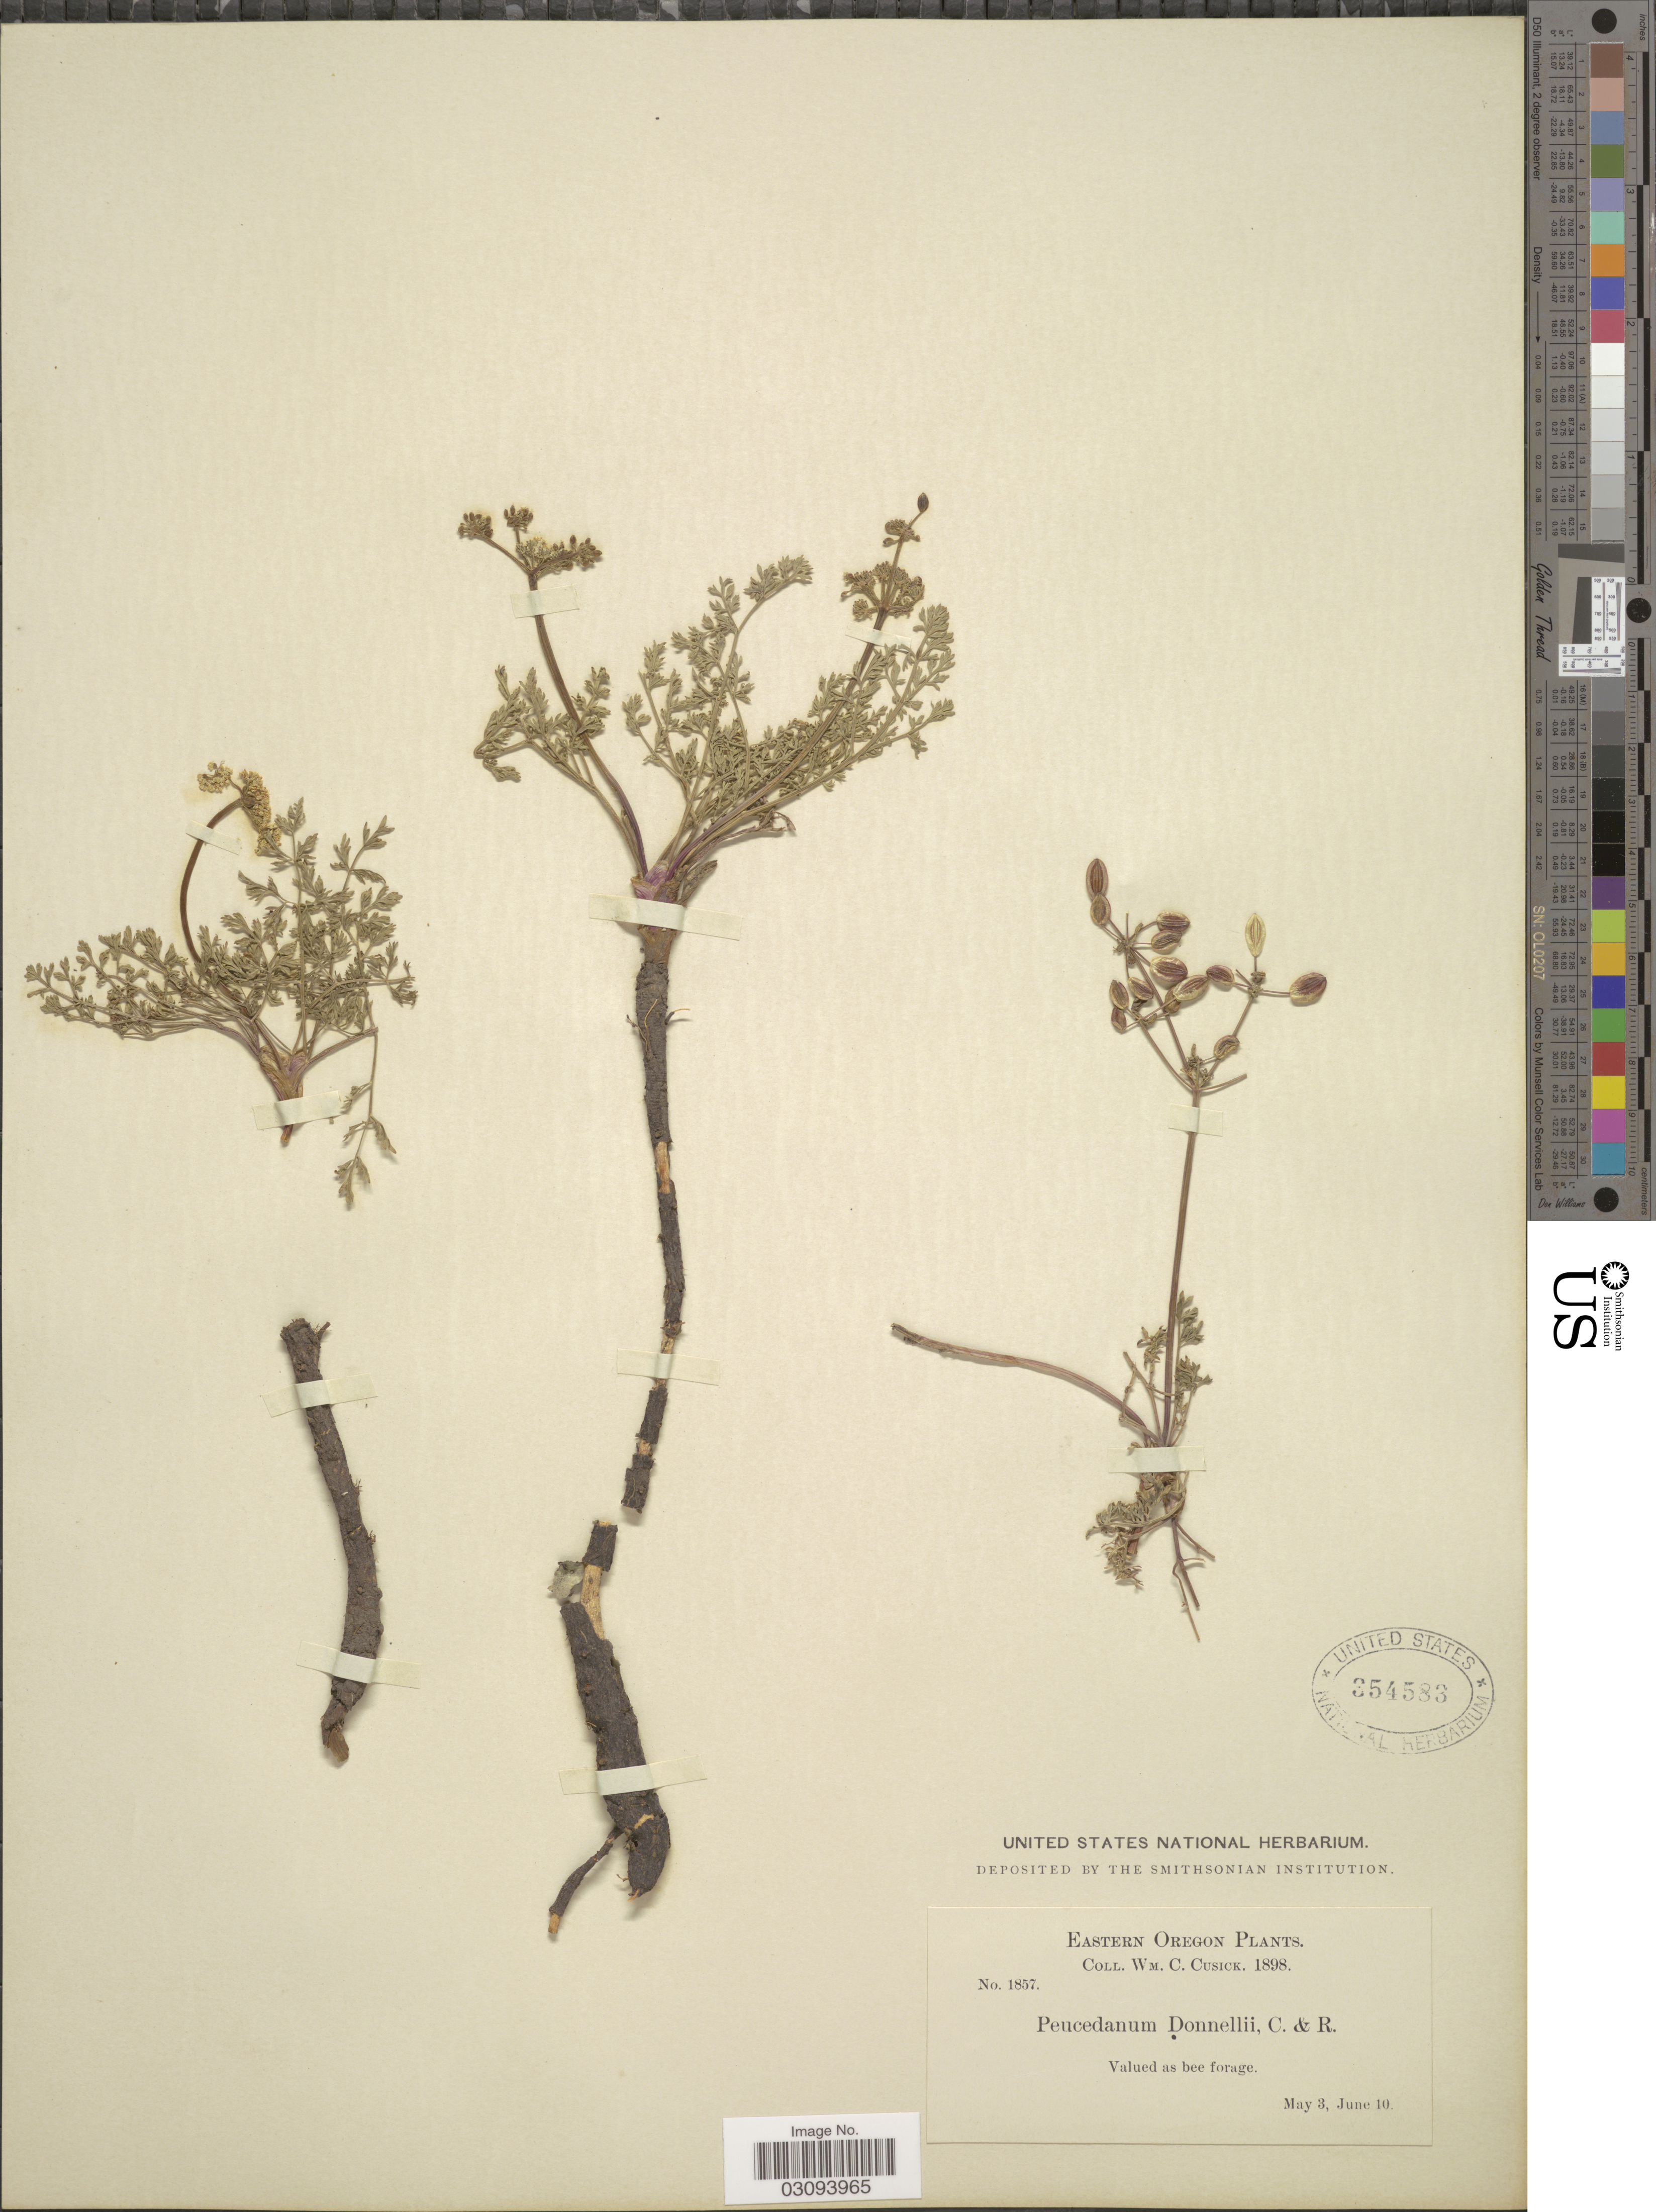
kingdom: Plantae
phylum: Tracheophyta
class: Magnoliopsida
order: Apiales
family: Apiaceae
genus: Lomatium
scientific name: Lomatium donnellii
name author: (J.M. Coult. & Rose) J.M. Coult. & Rose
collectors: W. C. Cusick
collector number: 1857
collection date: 1898-05-03/1898-06-10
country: United States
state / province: Oregon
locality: Eastern Oregon.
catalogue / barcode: US 354583